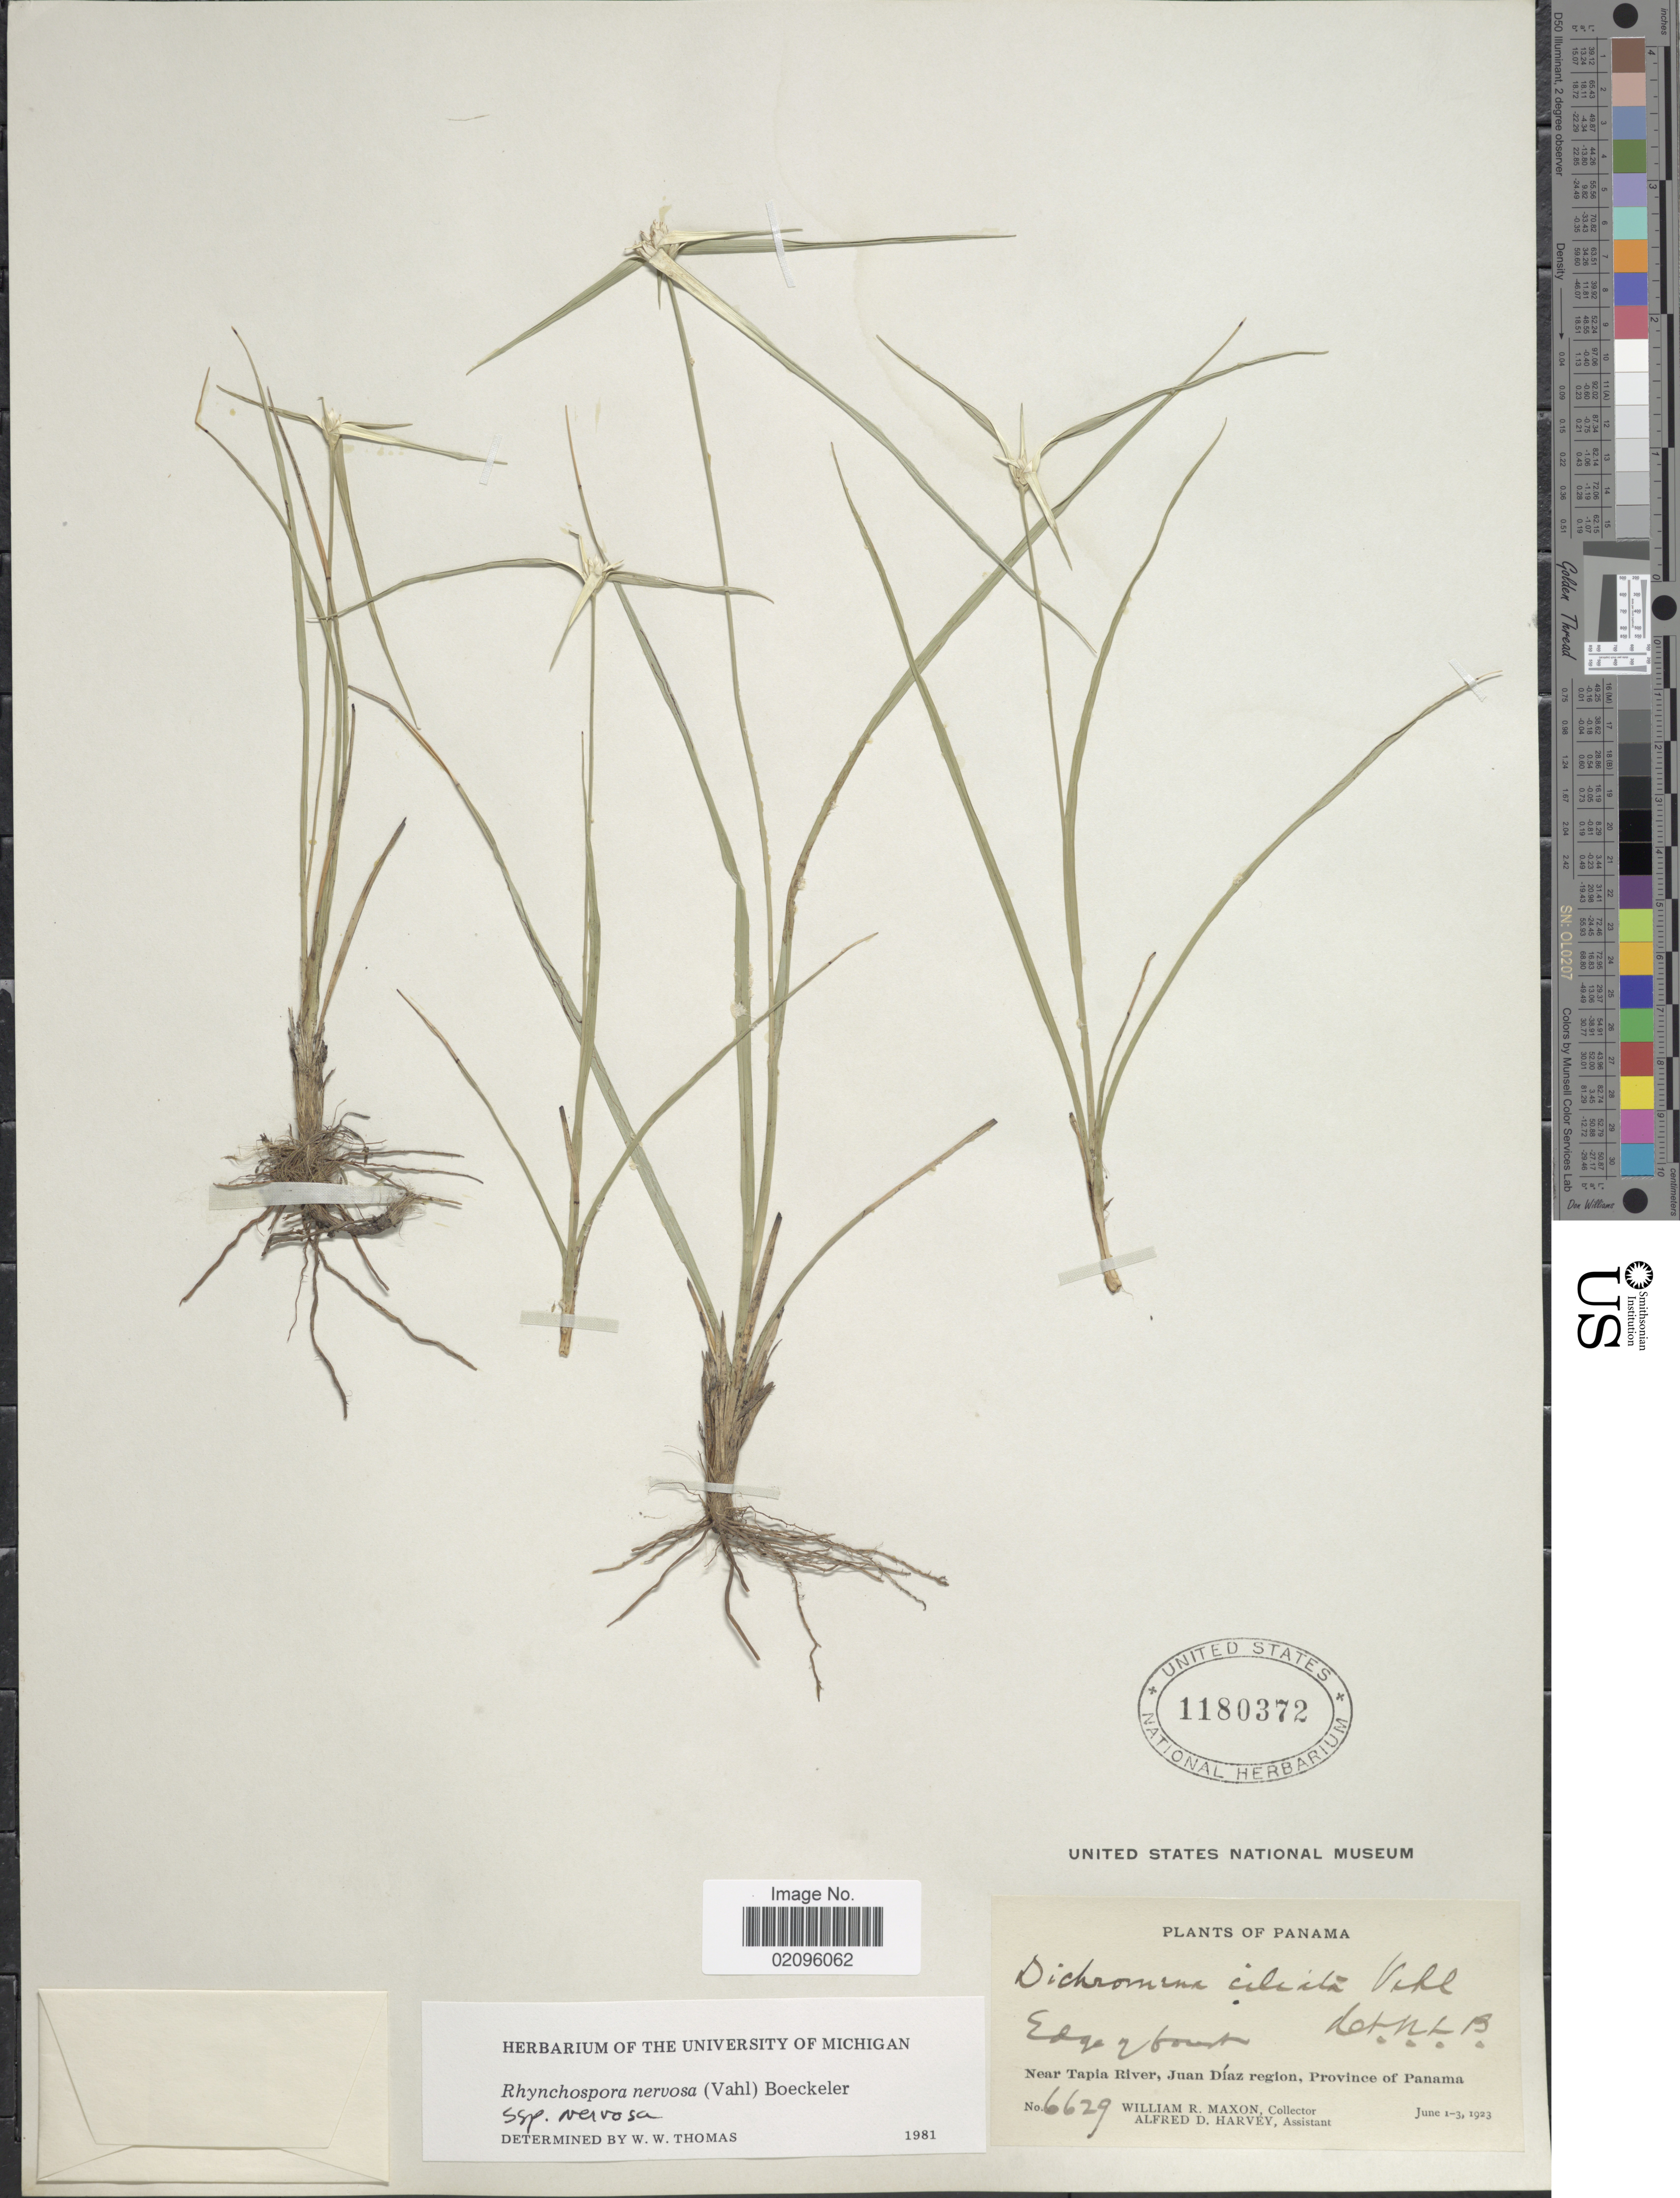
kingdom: Plantae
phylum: Tracheophyta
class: Liliopsida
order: Poales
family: Cyperaceae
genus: Rhynchospora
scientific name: Rhynchospora nervosa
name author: (Vahl) Boeckeler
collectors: W. R. Maxon & A. D. Harvey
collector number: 6629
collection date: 1923-06-01/1923-06-03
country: Panama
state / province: Panamá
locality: near Tapia River, Juan Diaz region.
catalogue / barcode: US 1180372